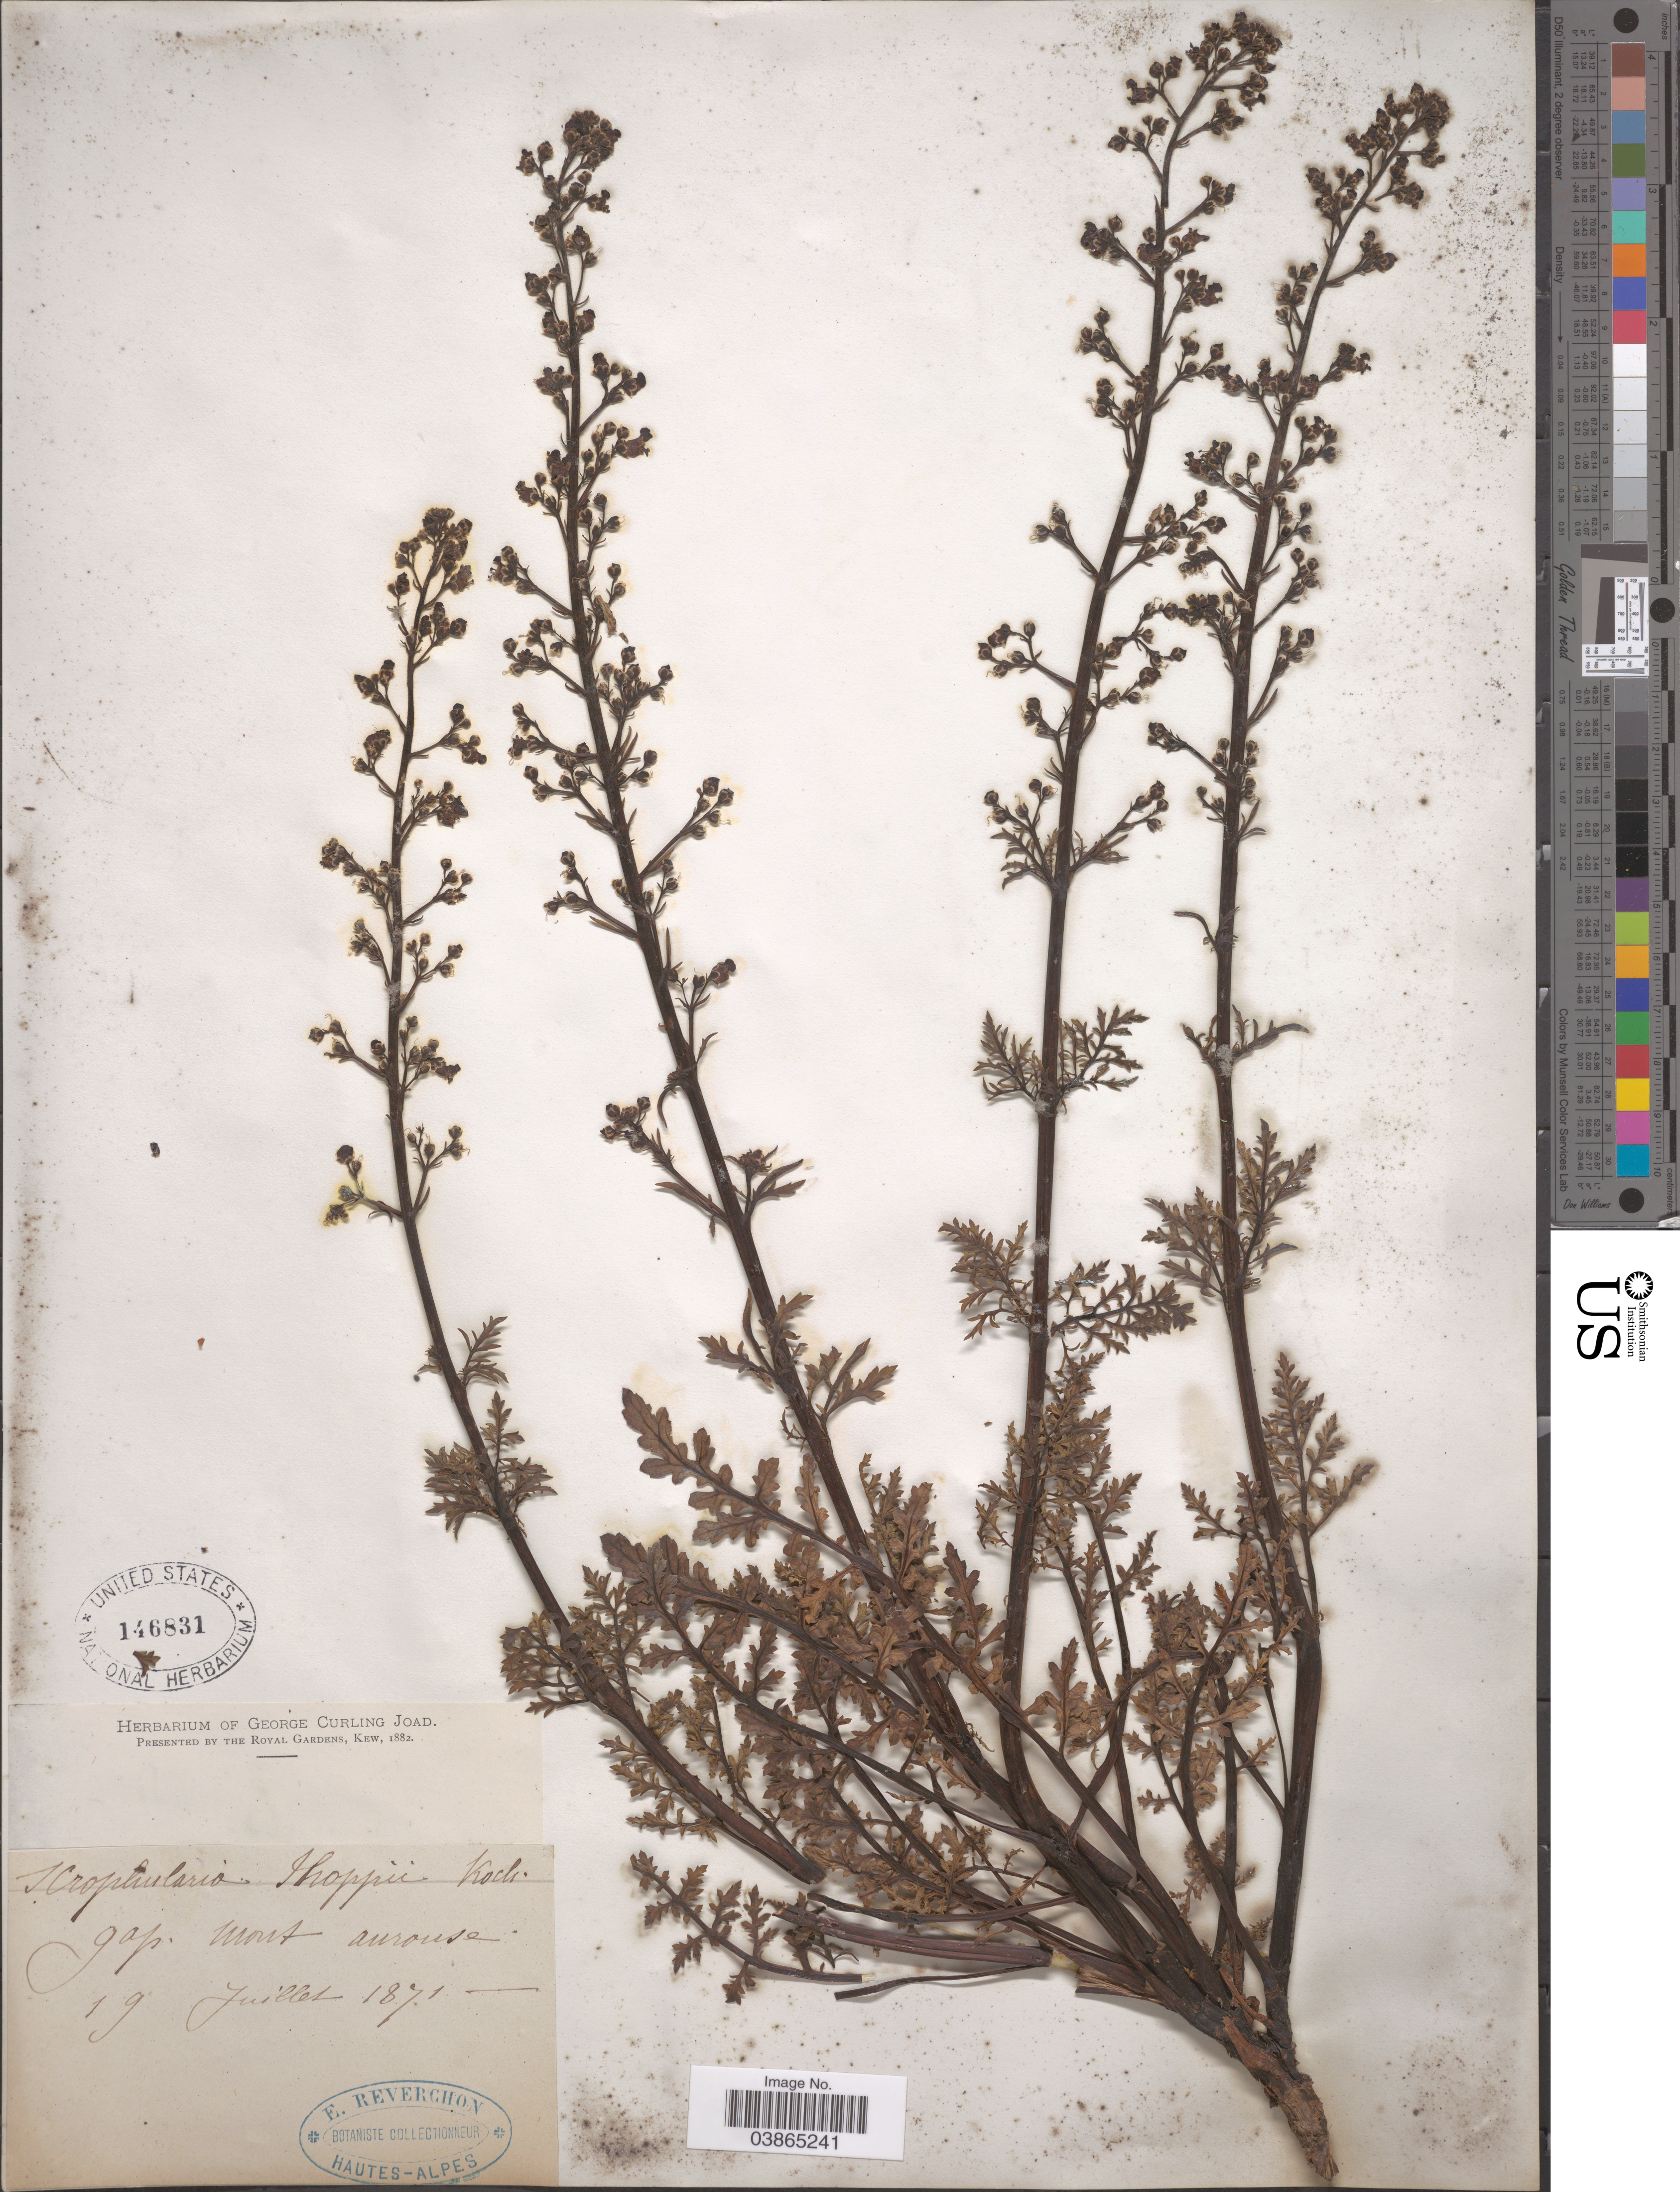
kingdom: Plantae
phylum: Tracheophyta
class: Magnoliopsida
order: Lamiales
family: Scrophulariaceae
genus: Scrophularia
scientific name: Scrophularia hoppii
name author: W.D.J. Koch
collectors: E. Reverchon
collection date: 1871-07-19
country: France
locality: Gap. Mont Aurouse [Montauroux].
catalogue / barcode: US 146831